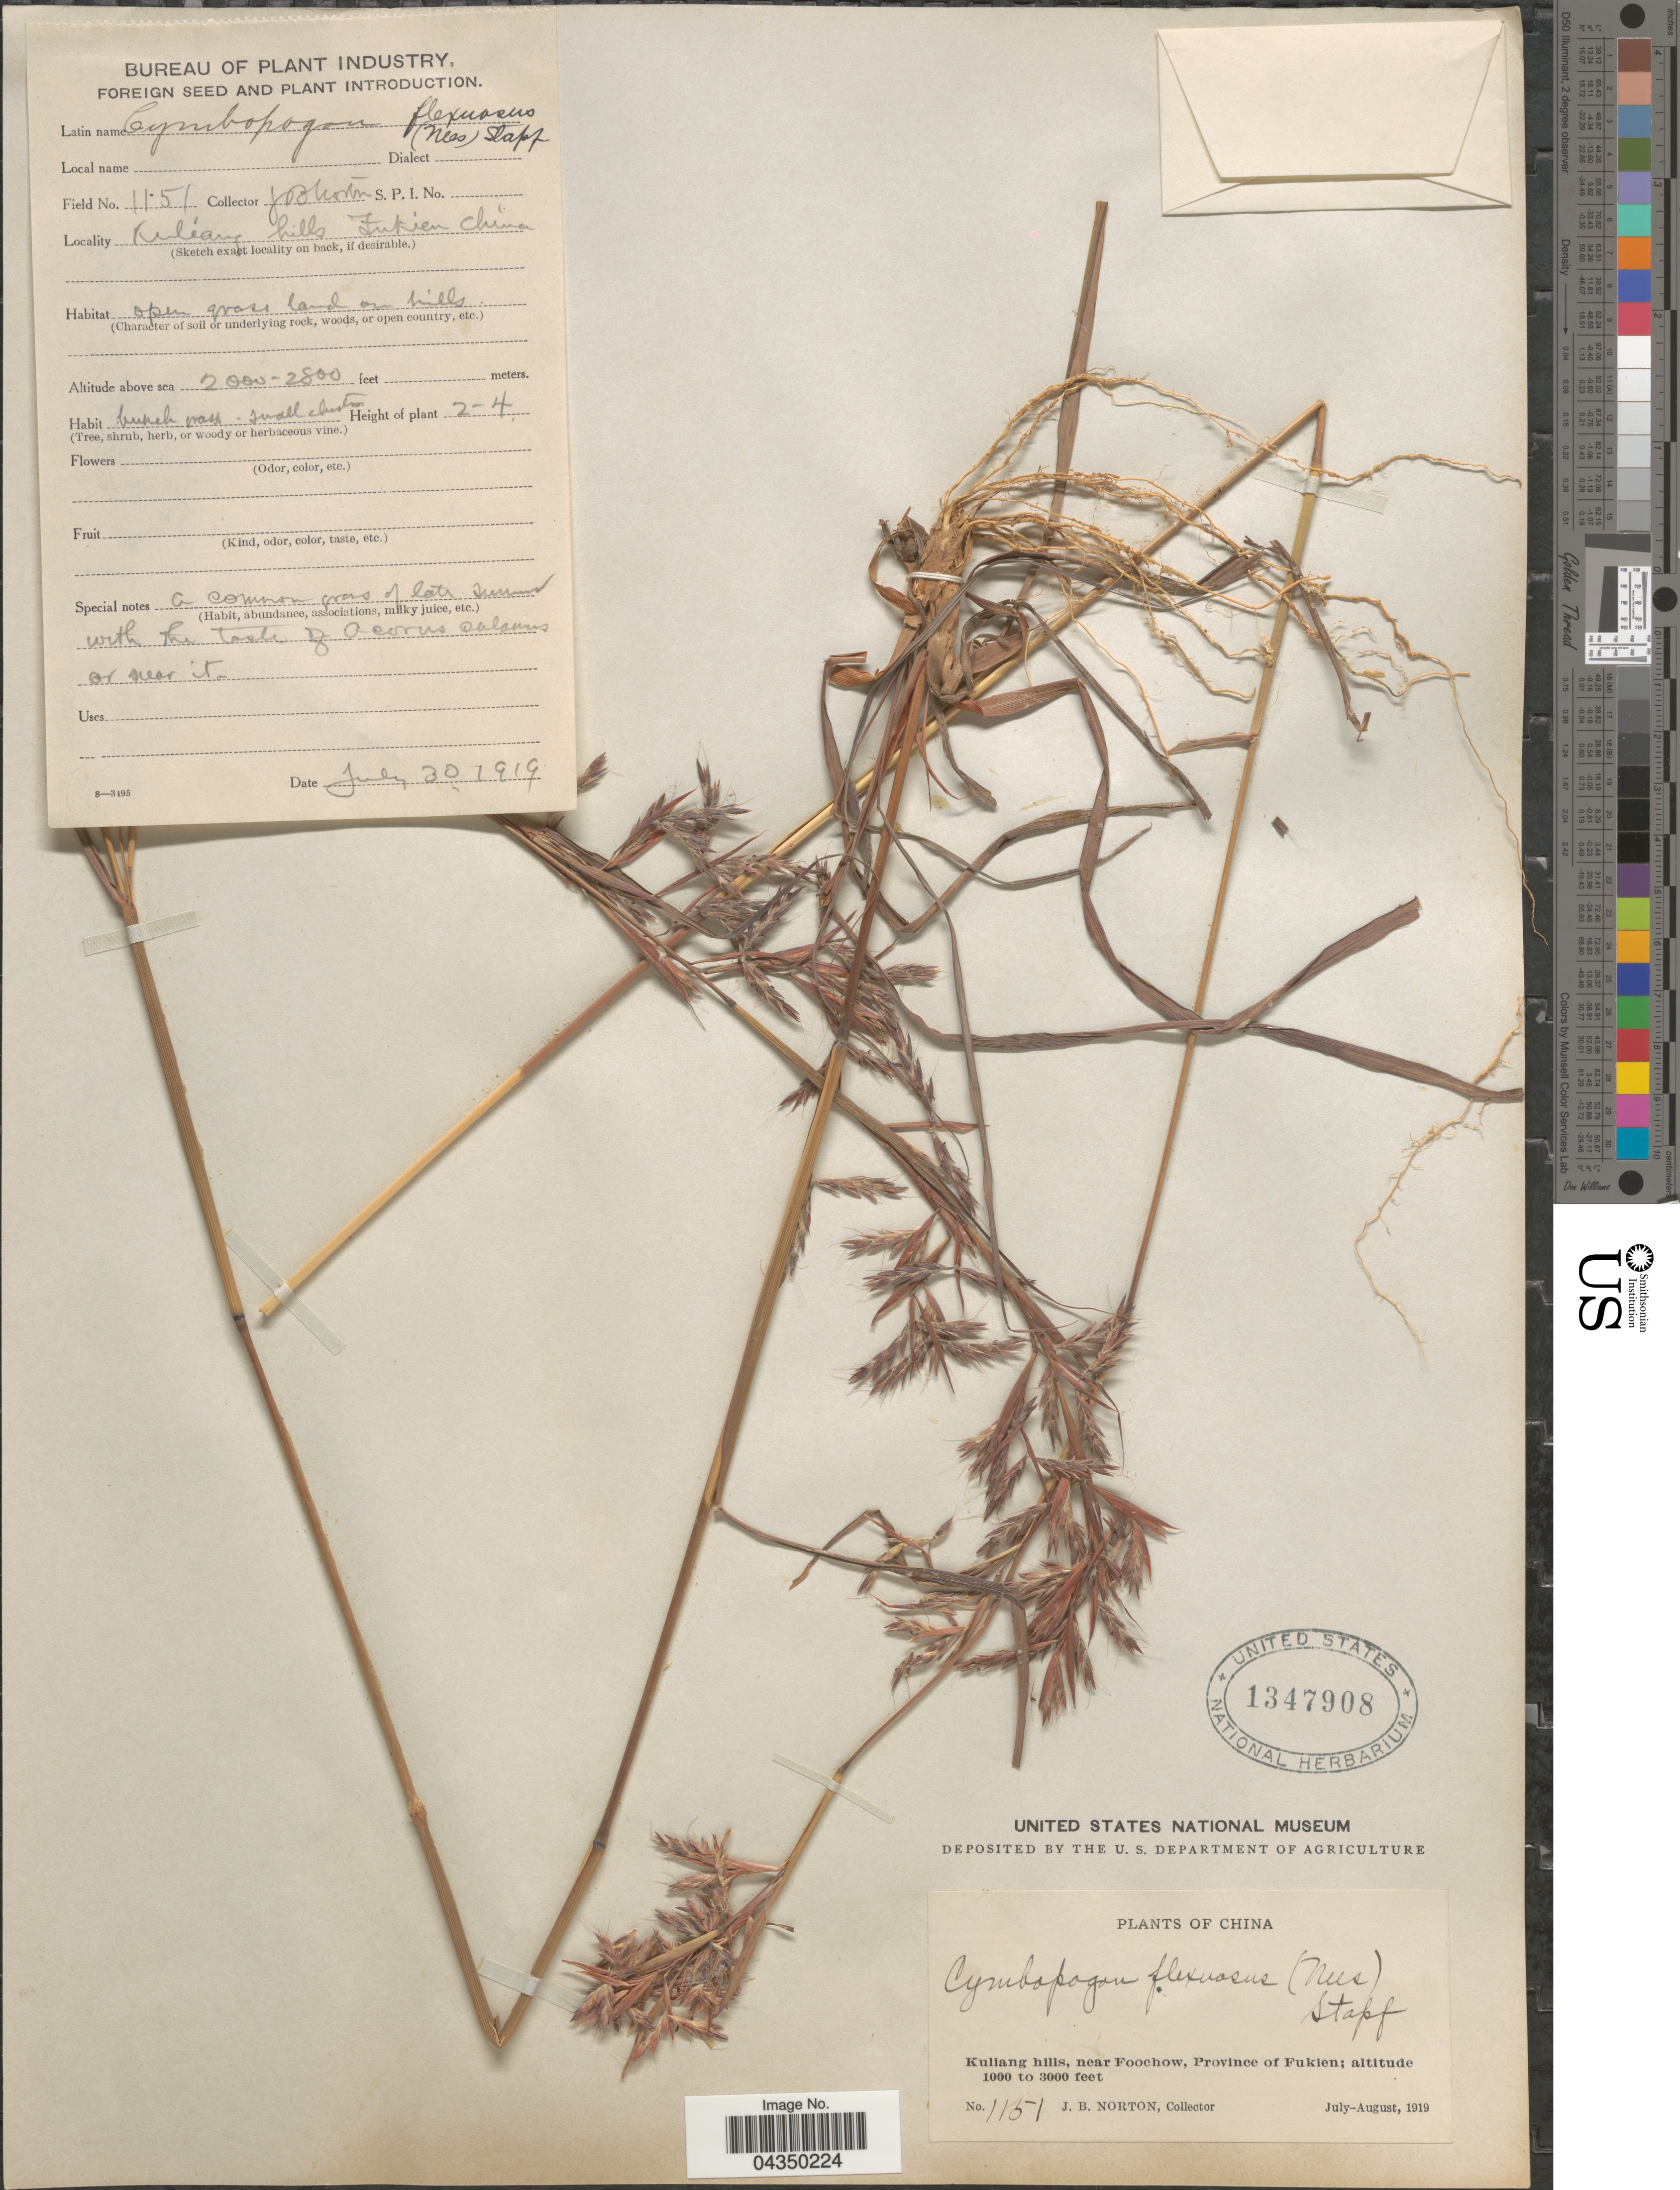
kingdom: Plantae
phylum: Tracheophyta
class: Liliopsida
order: Poales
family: Poaceae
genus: Cymbopogon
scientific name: Cymbopogon tortilis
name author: (J. Presl) A. Camus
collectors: J. B. Norton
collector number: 1151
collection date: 1919-07-30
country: China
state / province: Fujian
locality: Kuliang hills, Fukien. Kuliang hills, near Foochow, Province of Fukien.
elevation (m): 610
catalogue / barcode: US 1347908